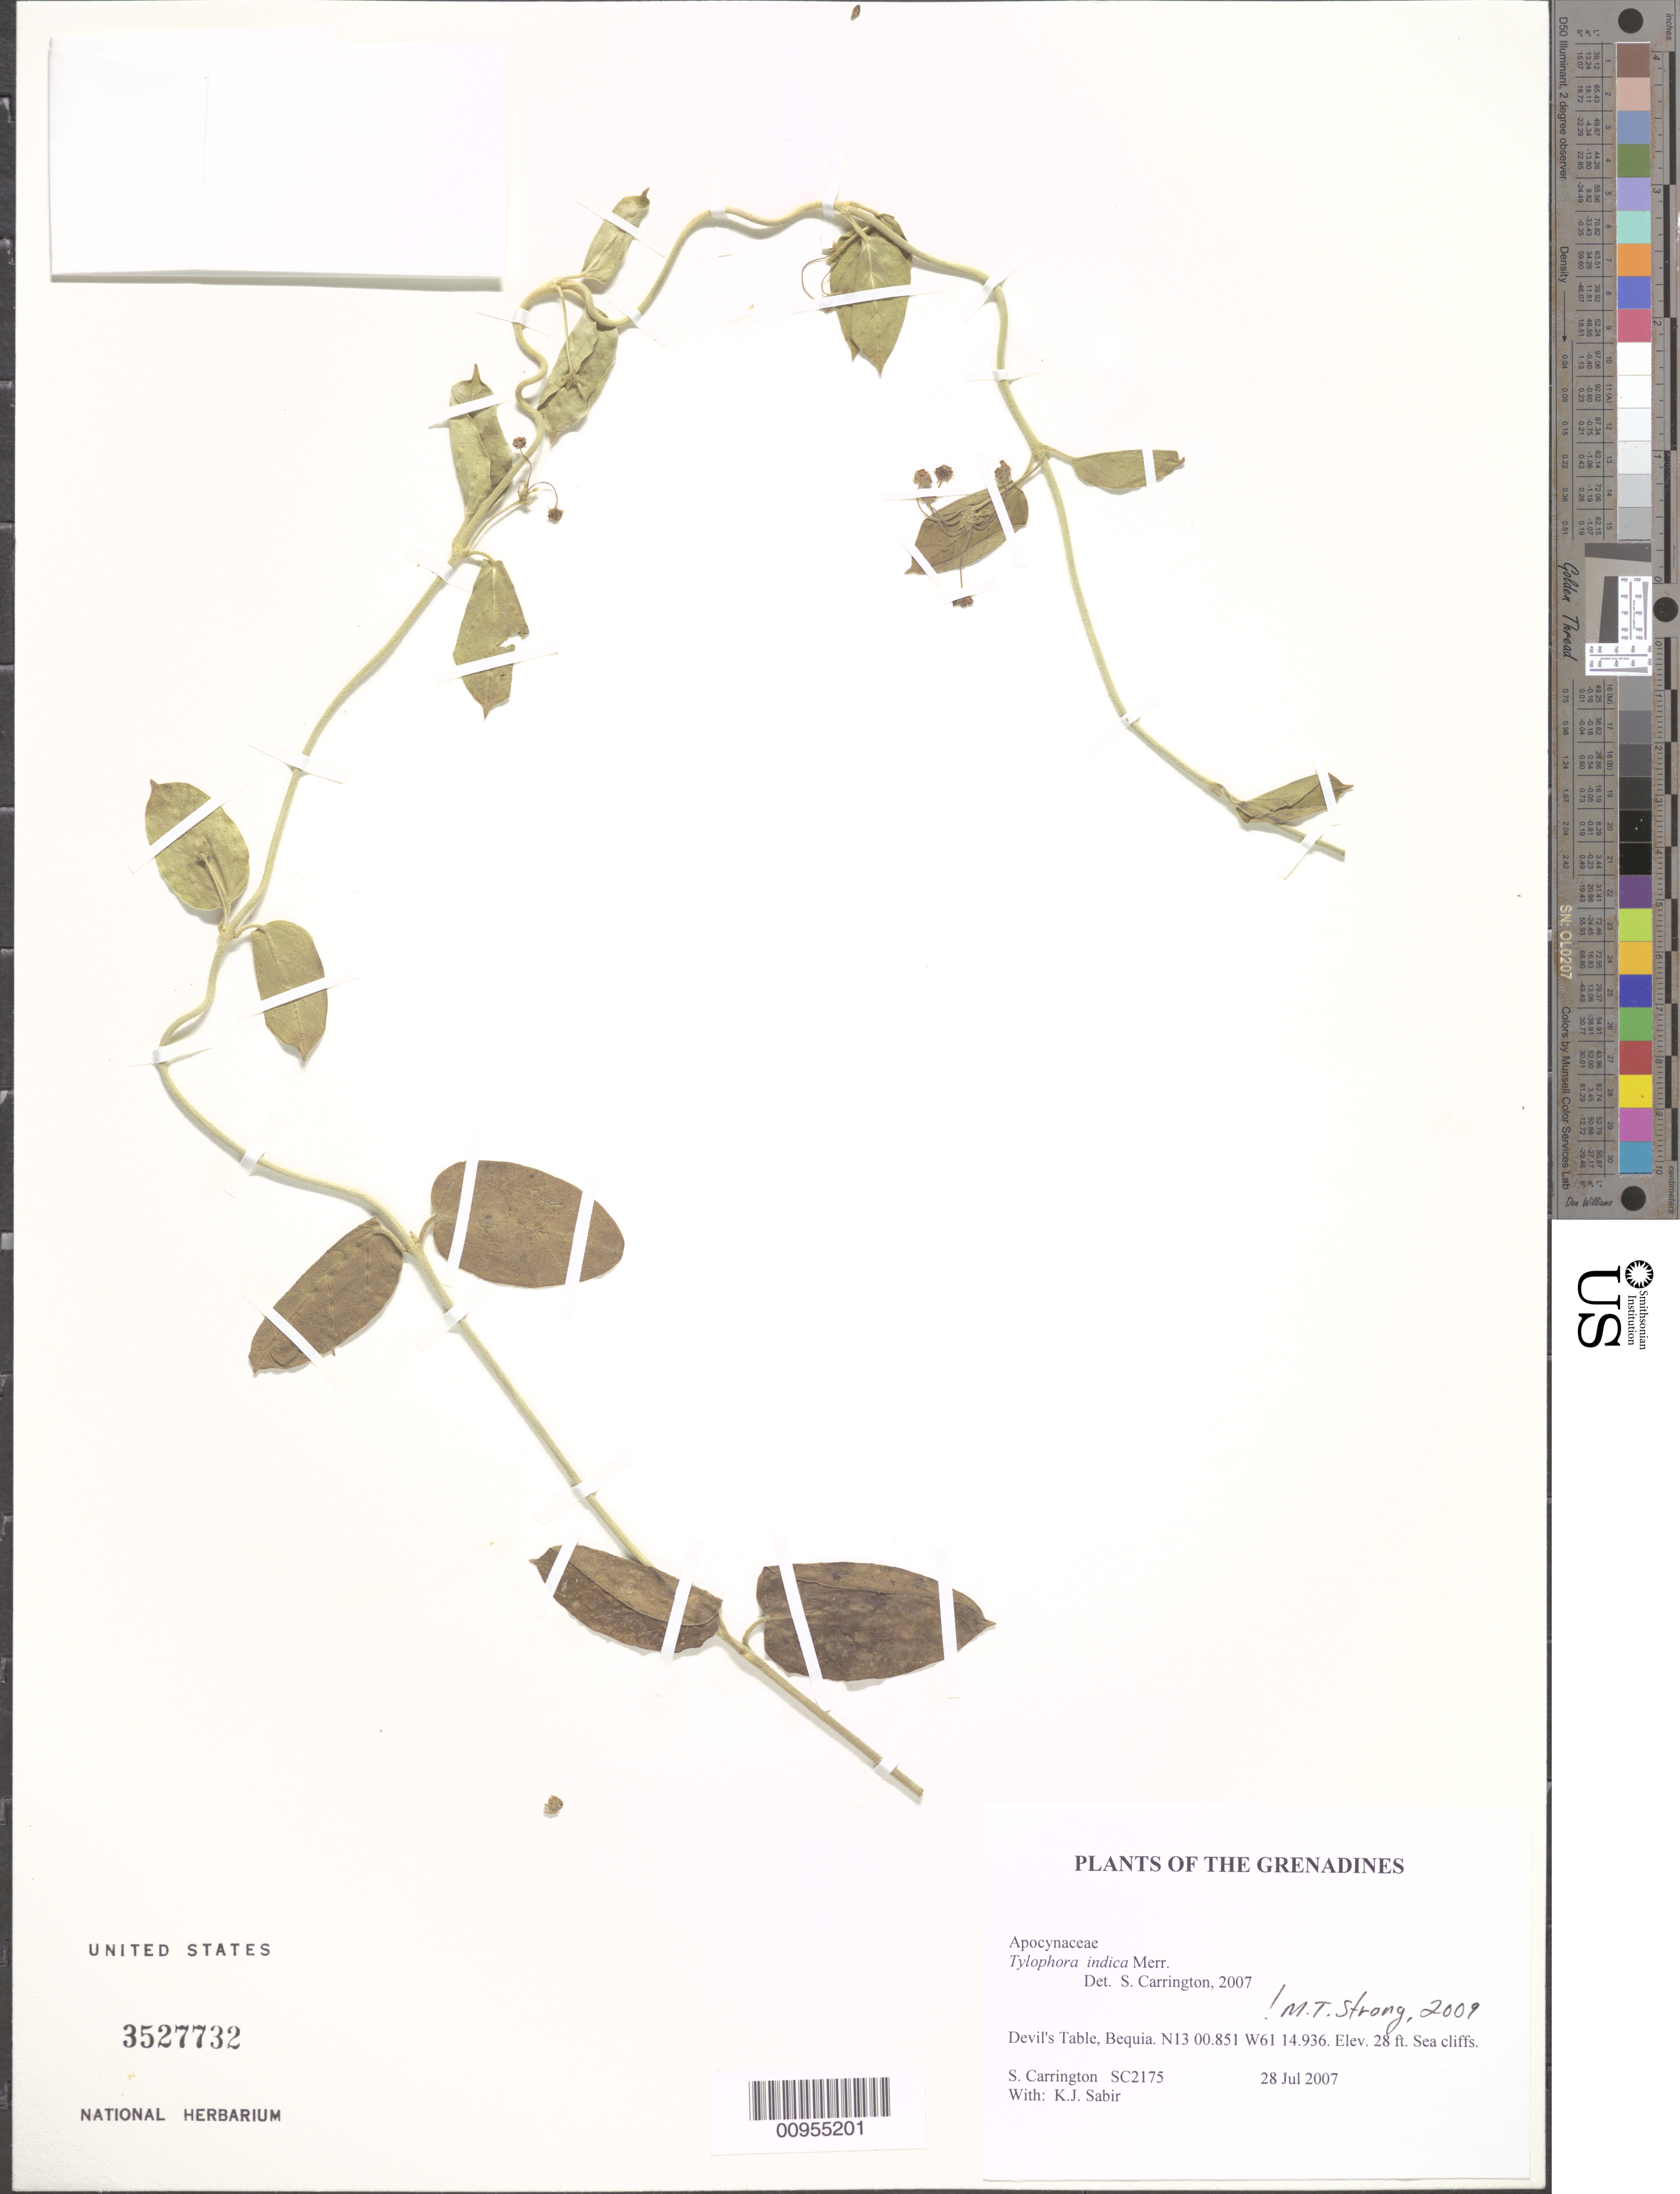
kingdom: Plantae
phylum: Tracheophyta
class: Magnoliopsida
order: Gentianales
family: Apocynaceae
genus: Tylophora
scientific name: Tylophora indica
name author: Merr.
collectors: C. M. S. Carrington & K. Sabir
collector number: SC 2175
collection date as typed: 28 Jul 2007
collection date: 2007-07-28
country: St. Vincent - Grenadines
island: Bequia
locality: Devil's Table, Bequia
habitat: seal cliffs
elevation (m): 9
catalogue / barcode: US 3527732